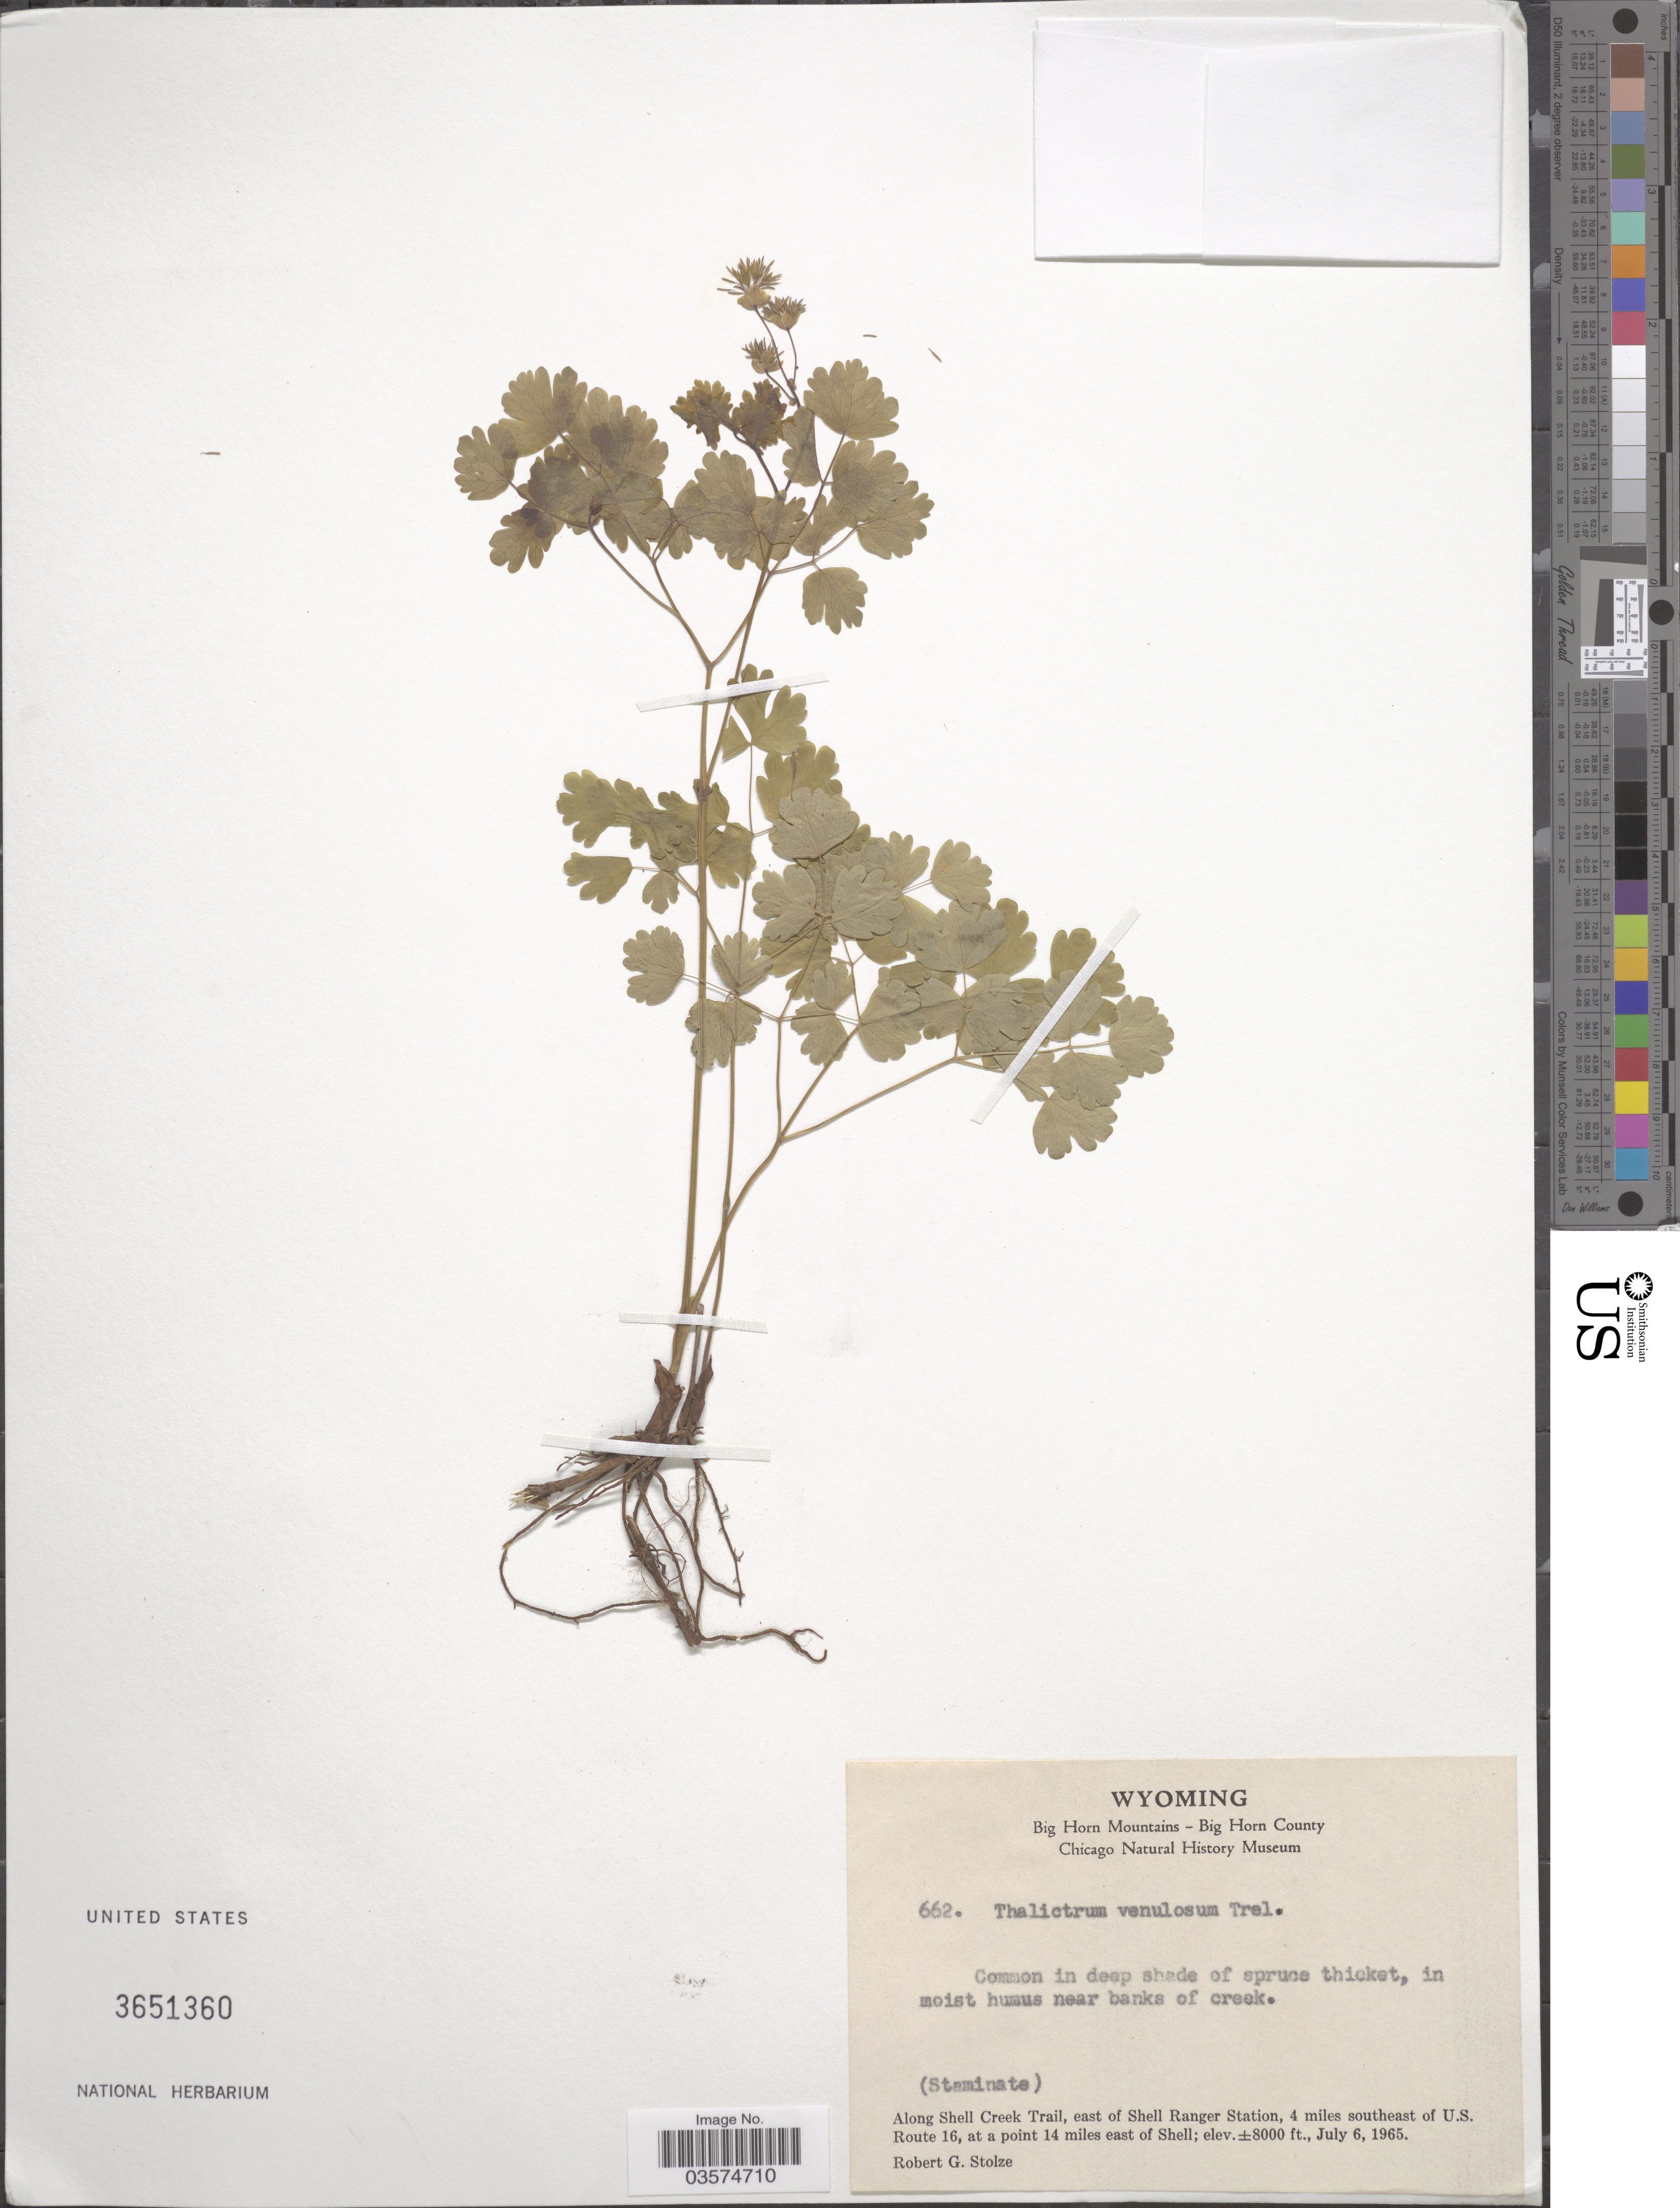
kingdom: Plantae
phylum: Tracheophyta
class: Magnoliopsida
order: Ranunculales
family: Ranunculaceae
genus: Thalictrum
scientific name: Thalictrum venulosum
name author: Trel.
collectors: R. G. Stolze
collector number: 662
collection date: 1965-07-06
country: United States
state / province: Wyoming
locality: Big Horn Mountains - Big Horn County. Common in deep shade of spruce thicket, in moist humus near banks of creek. Along Shell Creek Trail, east of Shell Ranger Station, 4 miles southeast of U.S. Route 16, at a point 14 miles east of Shell.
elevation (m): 2438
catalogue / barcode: US 3651360